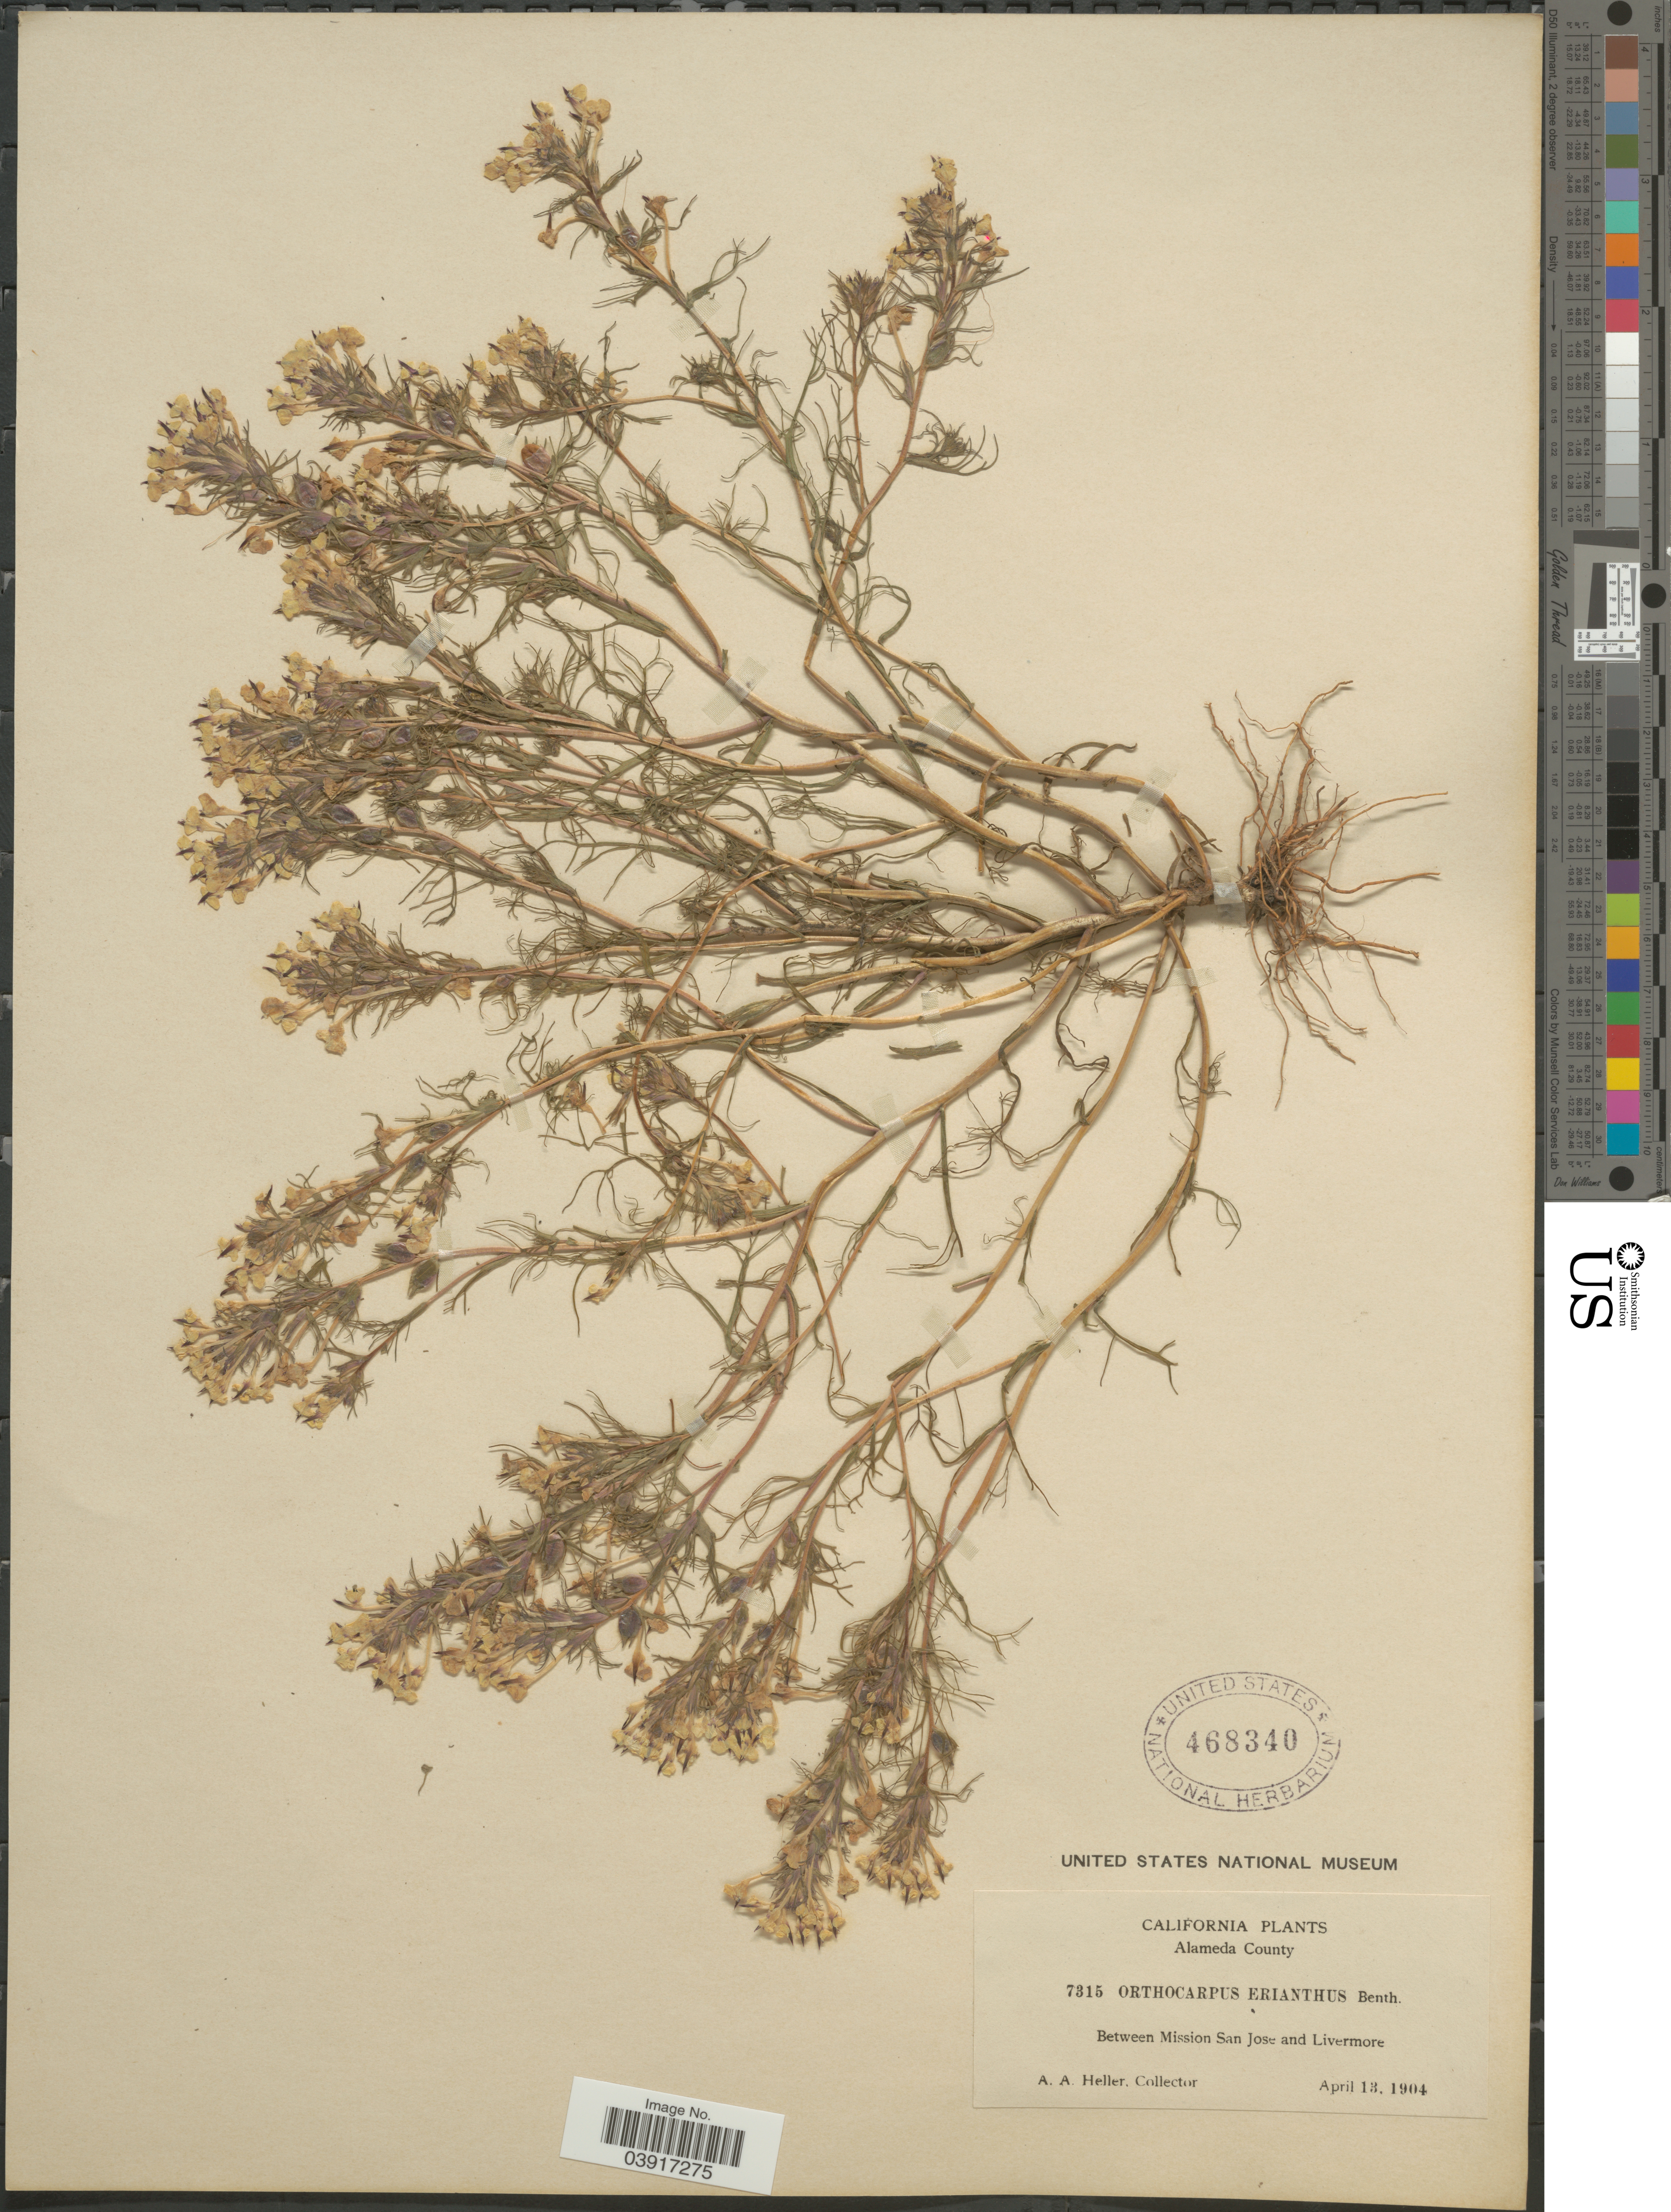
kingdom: Plantae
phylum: Tracheophyta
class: Magnoliopsida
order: Lamiales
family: Orobanchaceae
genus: Orthocarpus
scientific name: Orthocarpus erianthus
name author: Benth.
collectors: A. A. Heller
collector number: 7315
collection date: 1904-04-13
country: United States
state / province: California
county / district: Alameda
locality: Alameda County. Between Mission San Jose and Livermore.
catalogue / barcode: US 468340